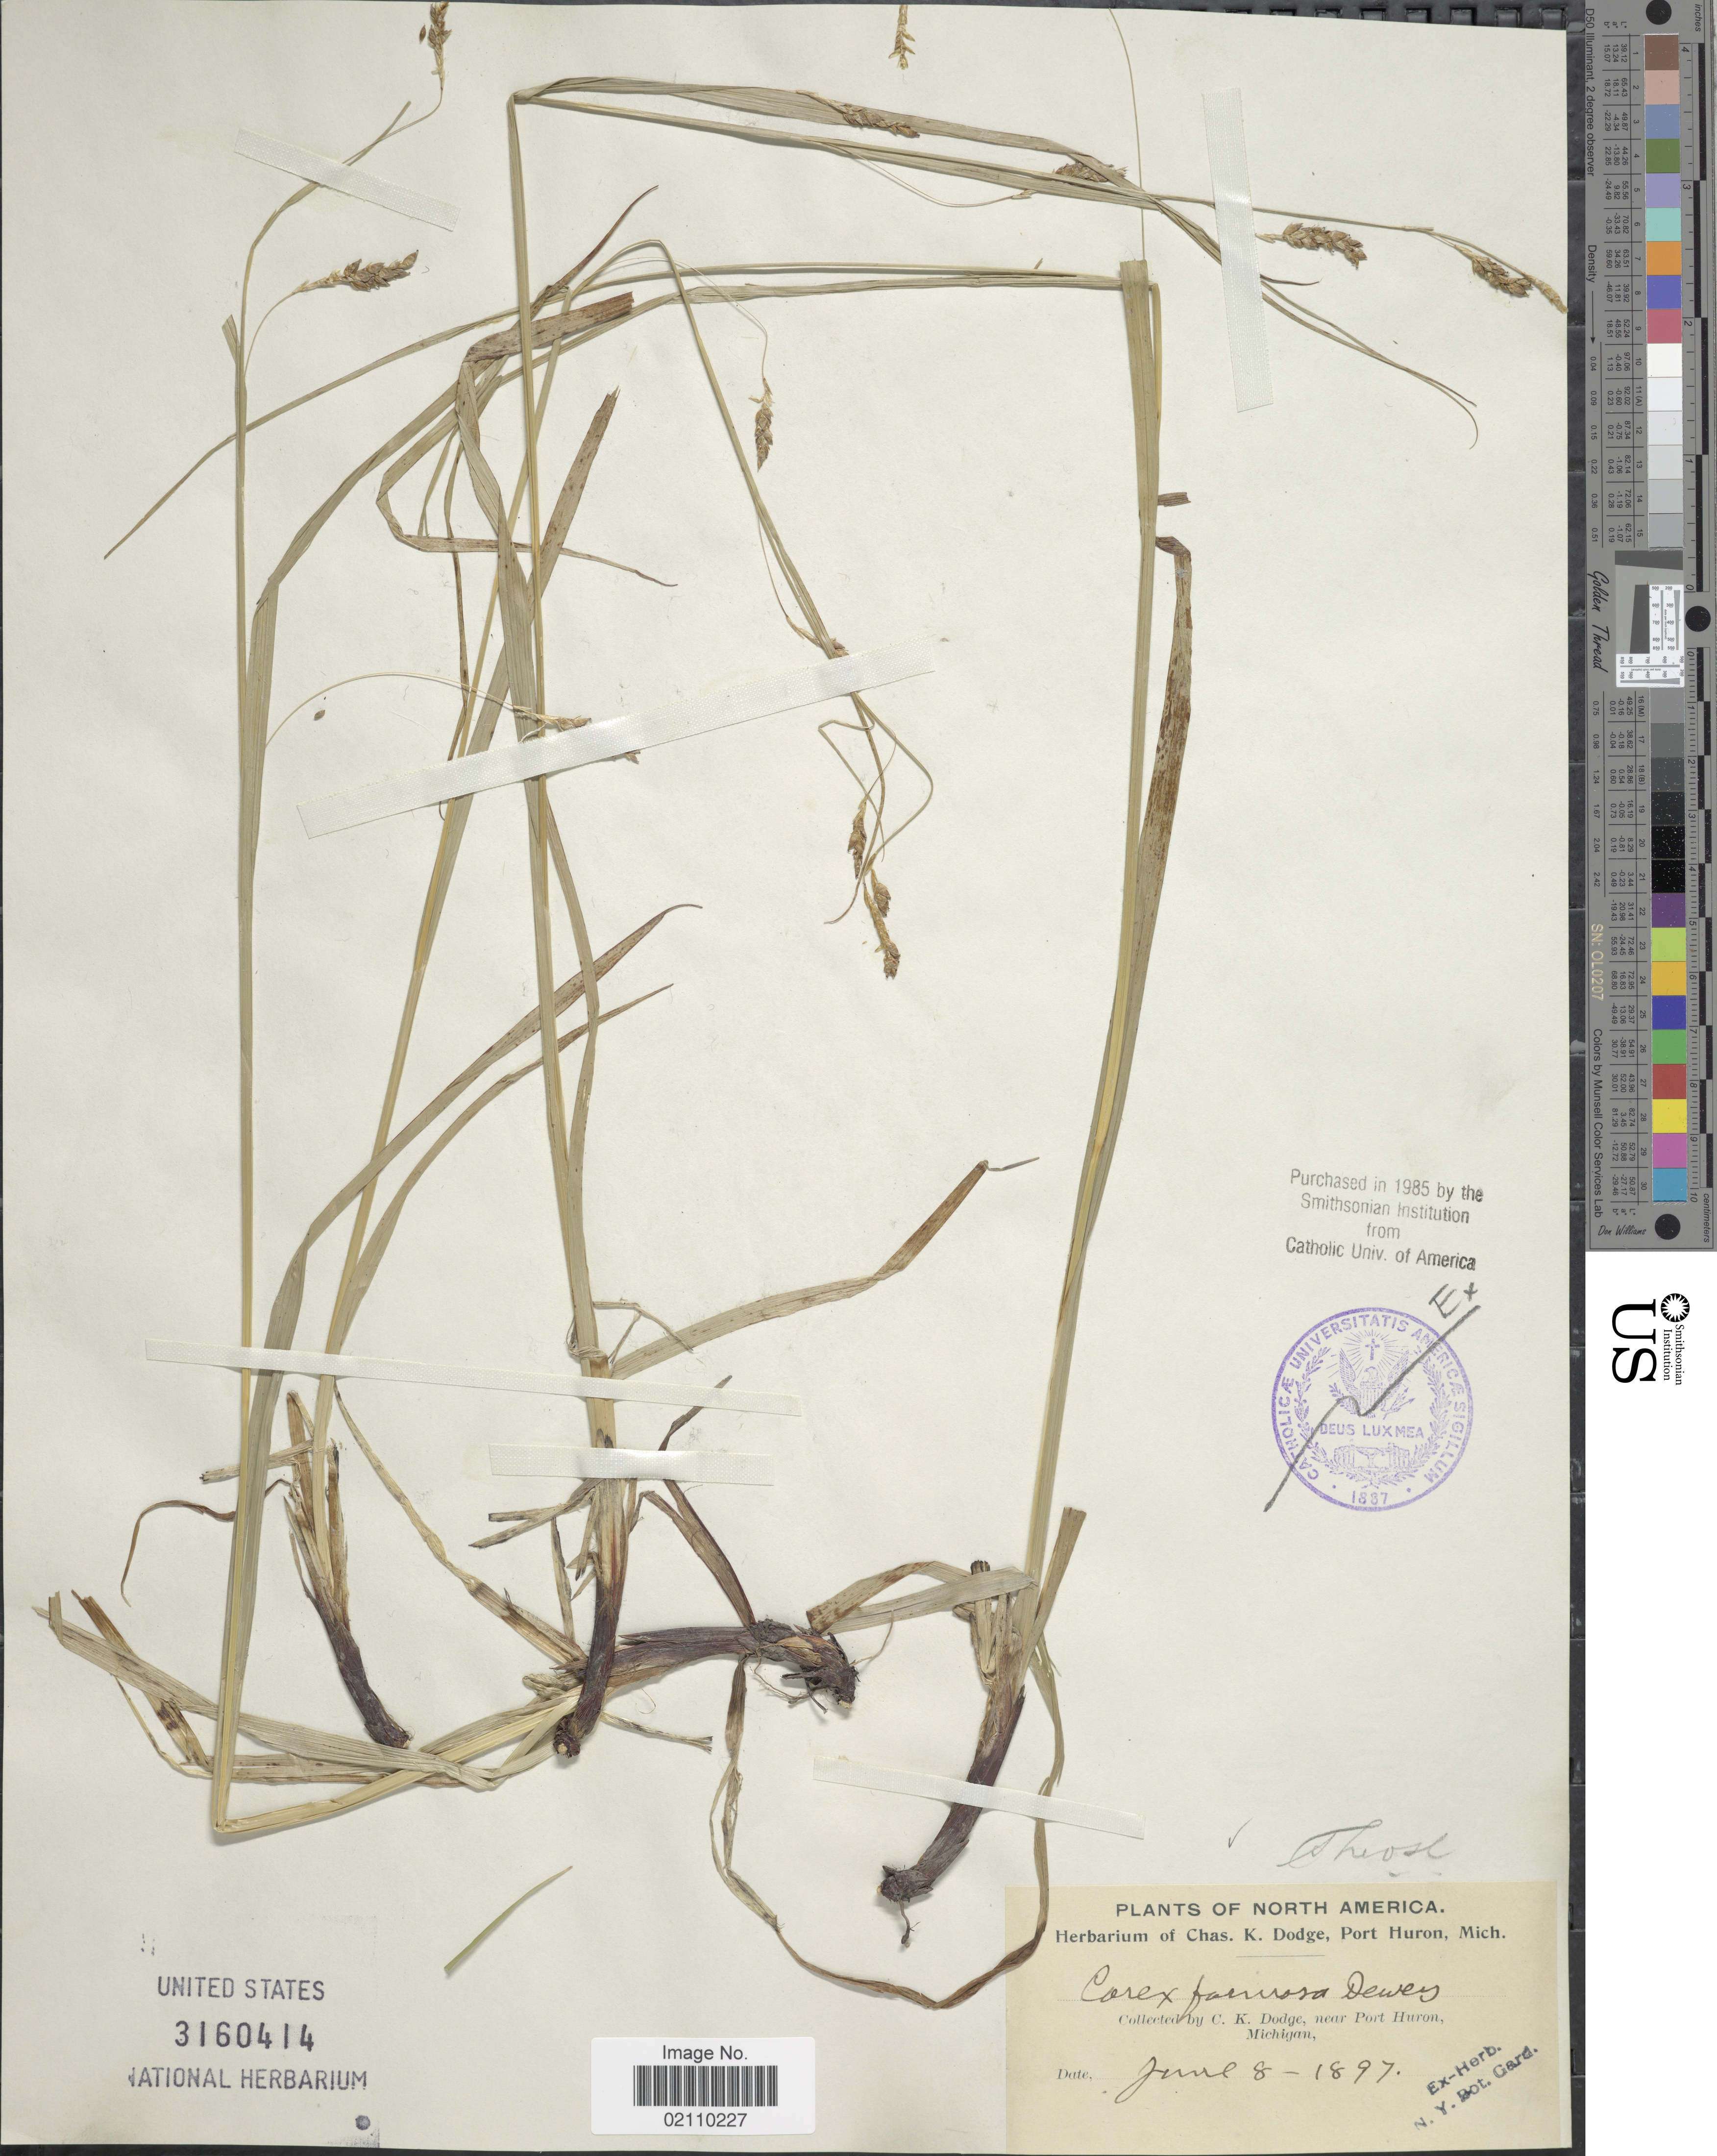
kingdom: Plantae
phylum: Tracheophyta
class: Liliopsida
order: Poales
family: Cyperaceae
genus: Carex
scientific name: Carex formosa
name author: Dewey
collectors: C. K. Dodge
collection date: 1897-06-08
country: United States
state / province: Michigan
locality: Near Port Huron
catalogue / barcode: US 3160414